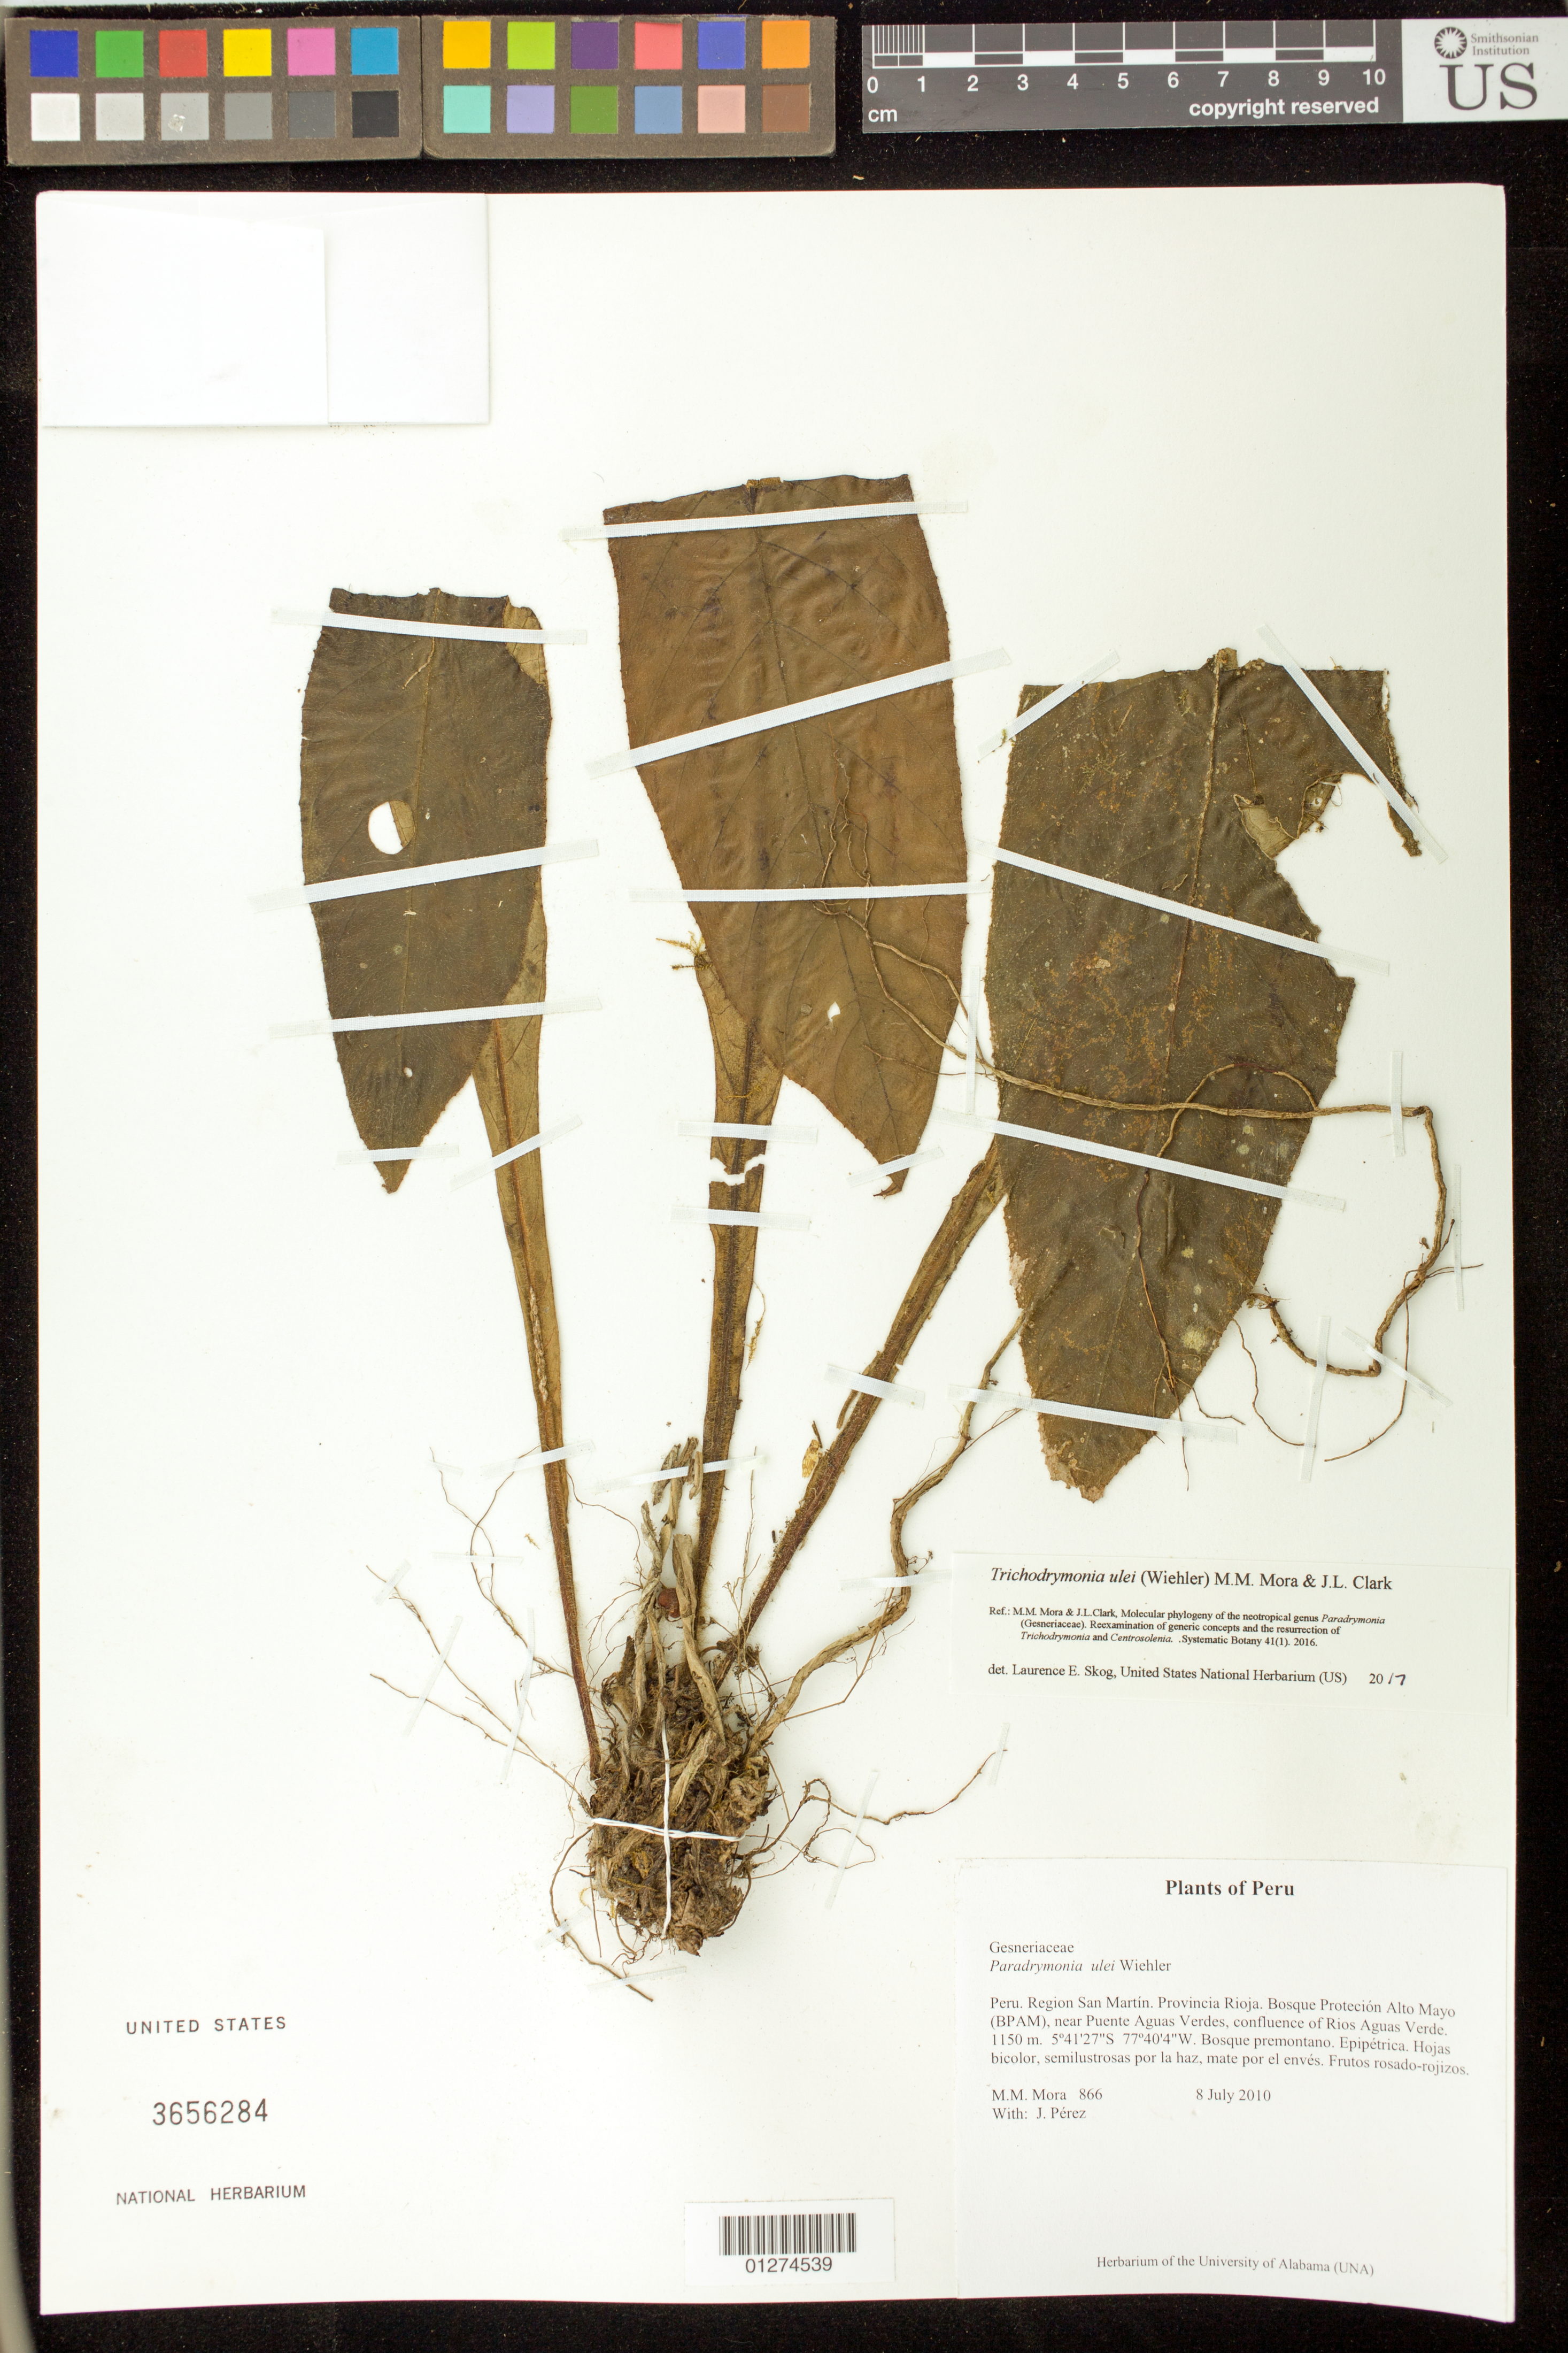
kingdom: Plantae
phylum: Tracheophyta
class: Magnoliopsida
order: Lamiales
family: Gesneriaceae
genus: Trichodrymonia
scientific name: Trichodrymonia ulei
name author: (Wiehler) M.M. Mora & J.L. Clark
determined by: Skog, Laurence E.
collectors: M. M. Mora & J. Perez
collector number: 866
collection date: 2010-07-08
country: Peru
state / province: San Martín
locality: Provincia Rioja. Bosque Protecion Alto Mayo (BPAM) near Puente Aguas Verdes, confluence of Rios A.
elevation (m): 1150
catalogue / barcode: US 3656284